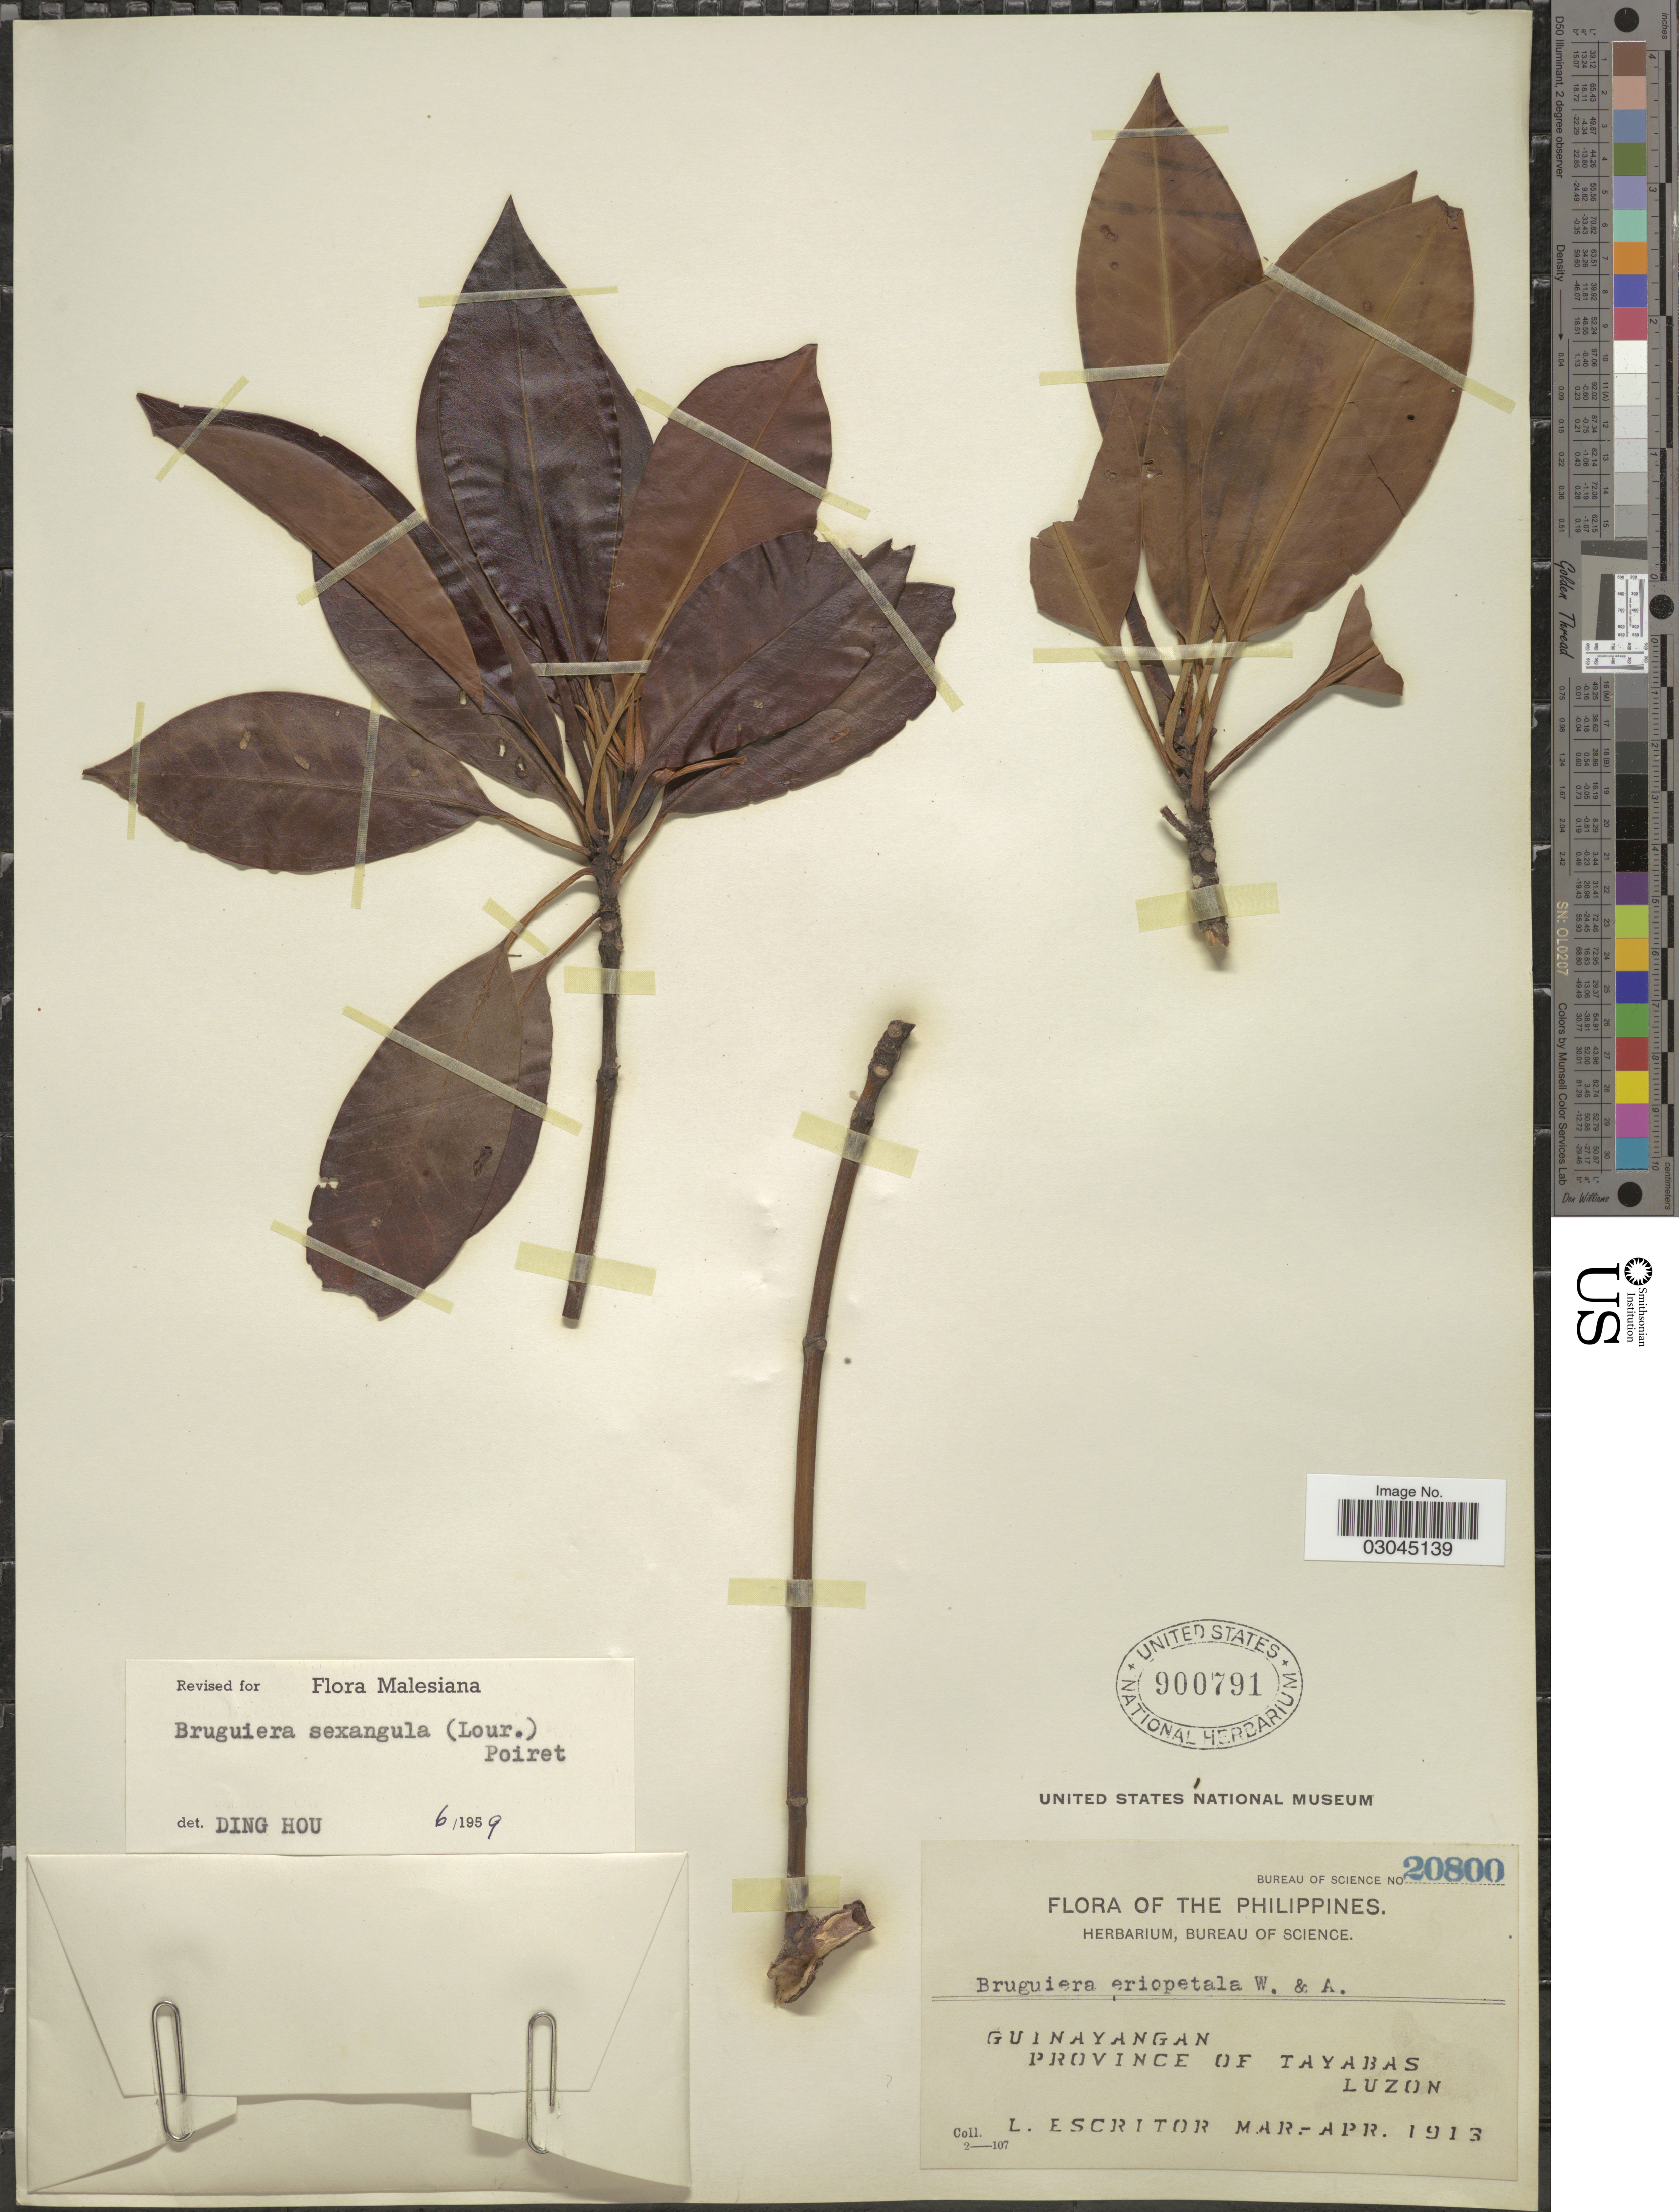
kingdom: Plantae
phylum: Tracheophyta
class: Magnoliopsida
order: Malpighiales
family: Rhizophoraceae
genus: Bruguiera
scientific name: Bruguiera sexangula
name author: (Lour.) Poir.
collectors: L. Escritor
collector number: Bureau of Science 20800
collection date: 1913-03/1913-04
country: Philippines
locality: Guinayangan. Province of Tayabas. Luzon.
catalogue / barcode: US 900791